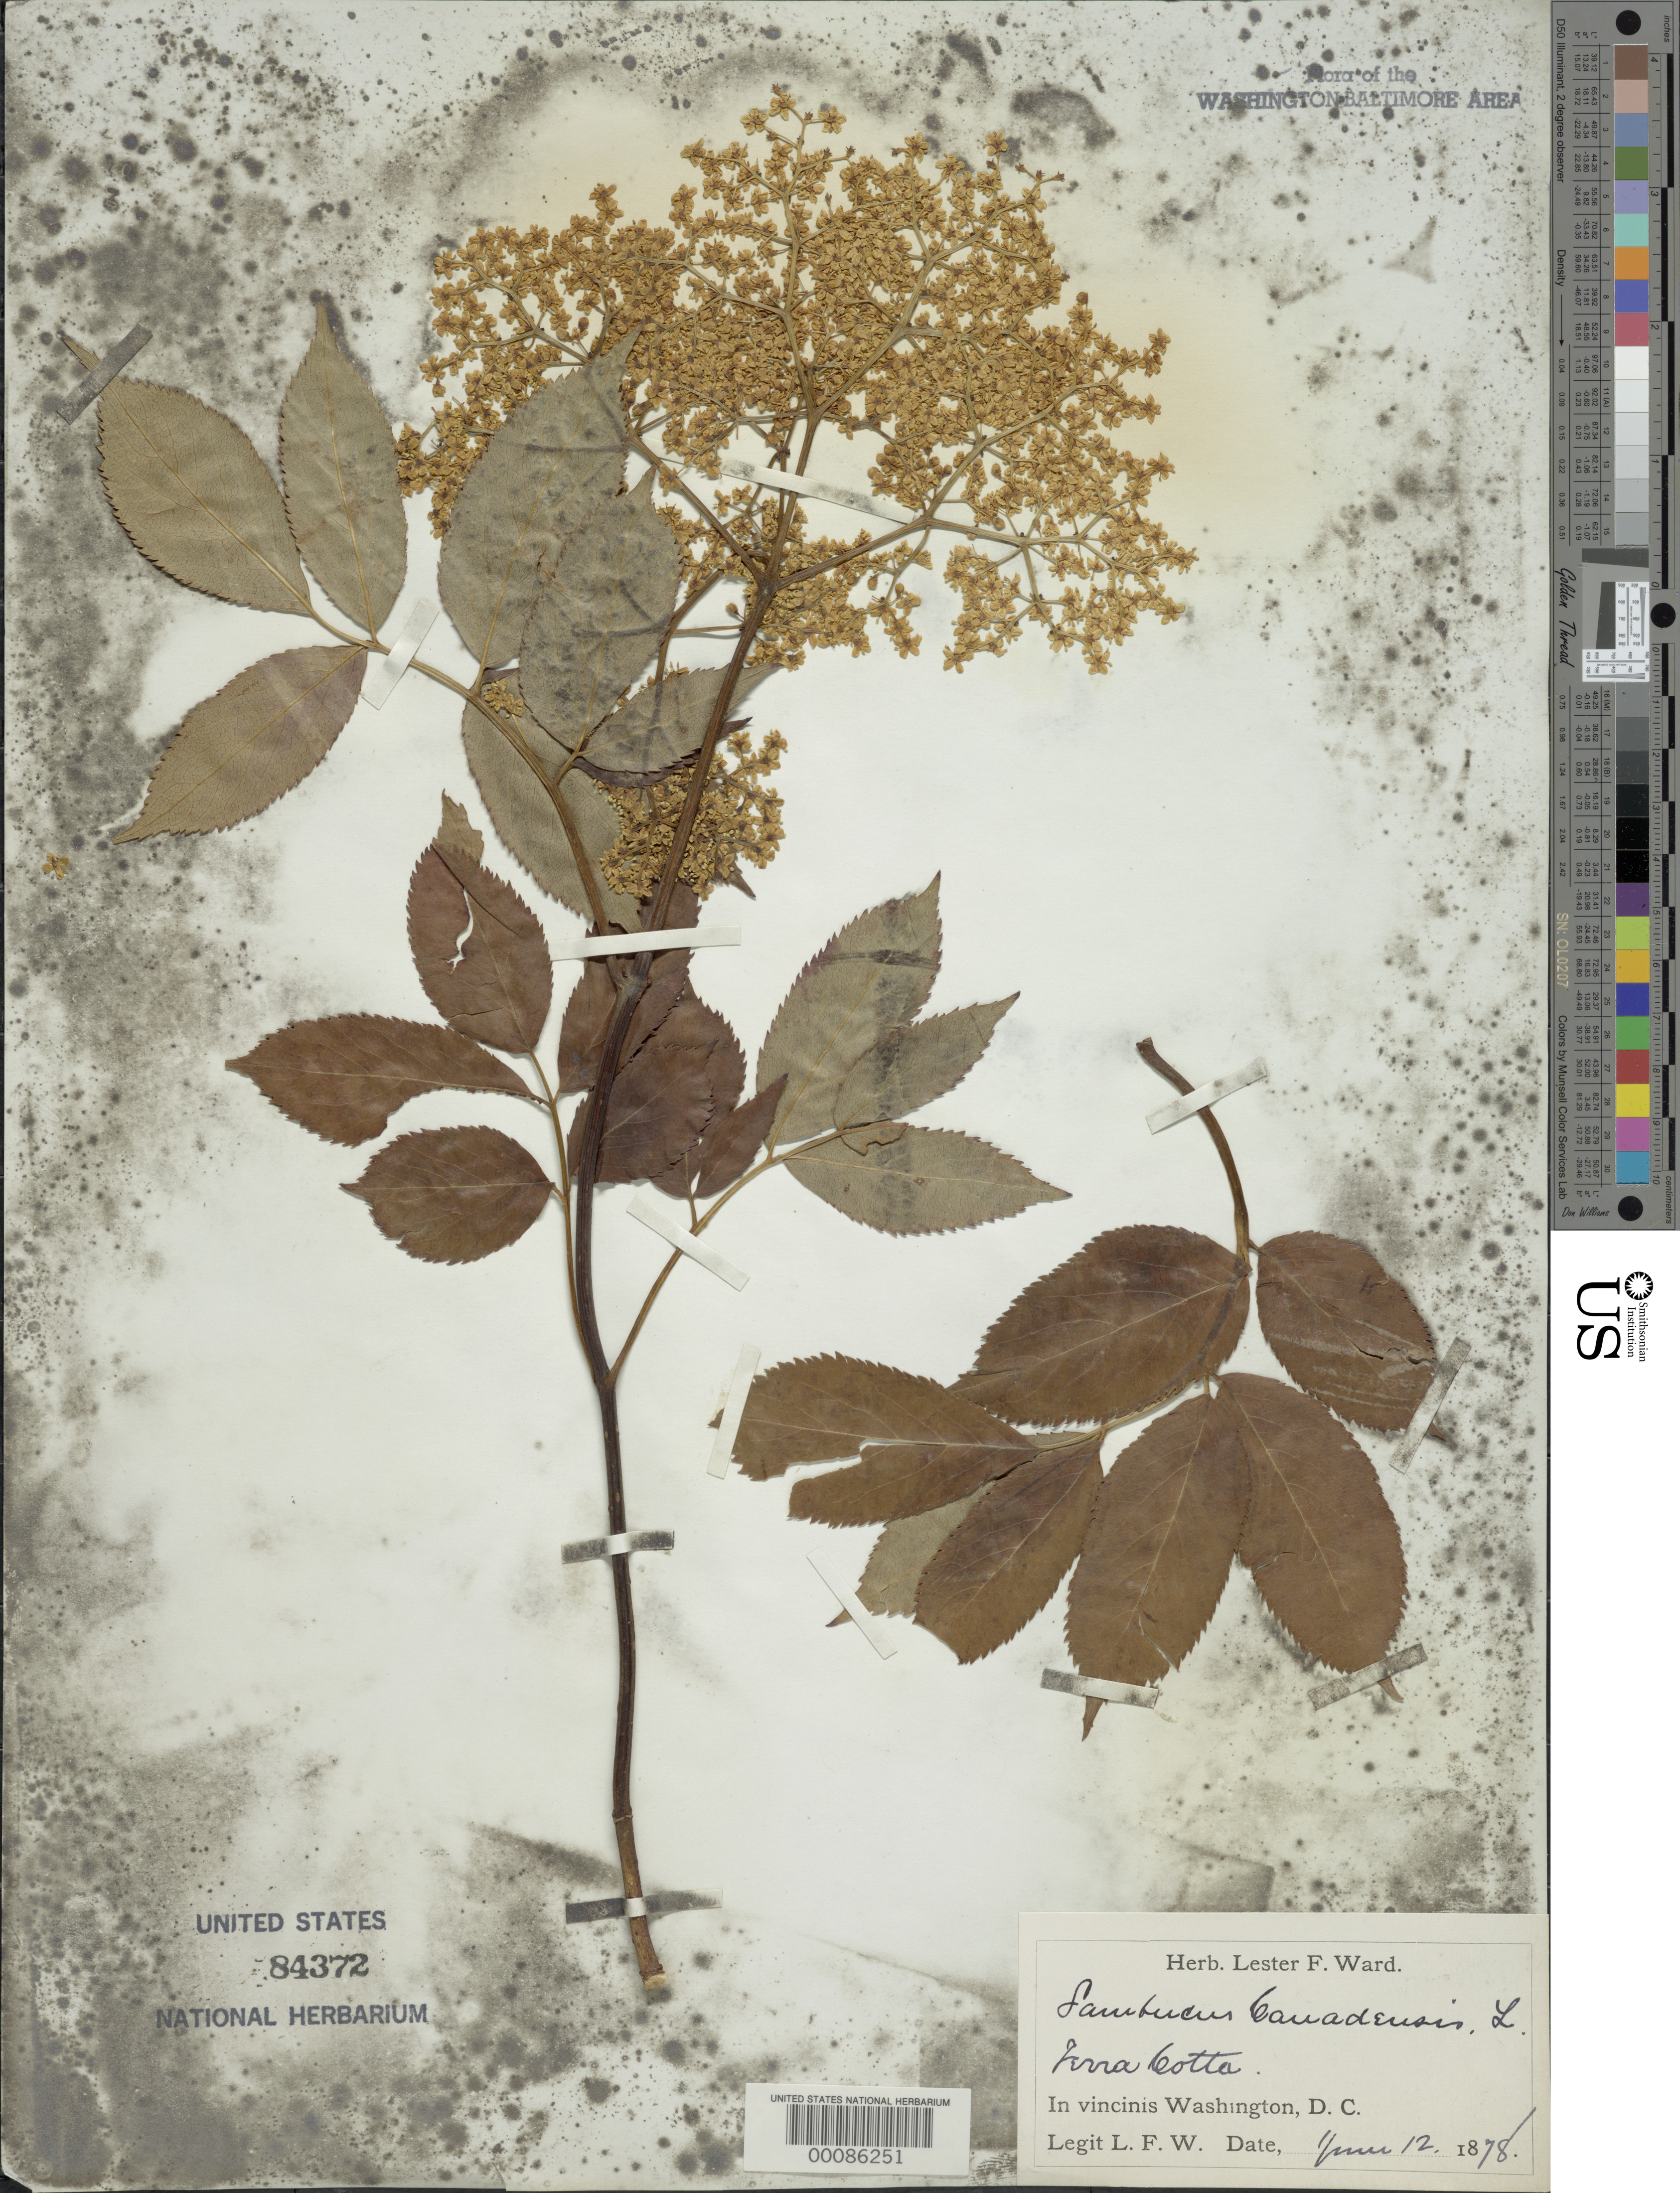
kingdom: Plantae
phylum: Tracheophyta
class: Magnoliopsida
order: Dipsacales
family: Viburnaceae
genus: Sambucus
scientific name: Sambucus canadensis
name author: L.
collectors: L. F. Ward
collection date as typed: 12 Jun 1878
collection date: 1878-06-12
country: United States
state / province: District of Columbia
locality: Terra Cotta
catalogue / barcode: US 84372